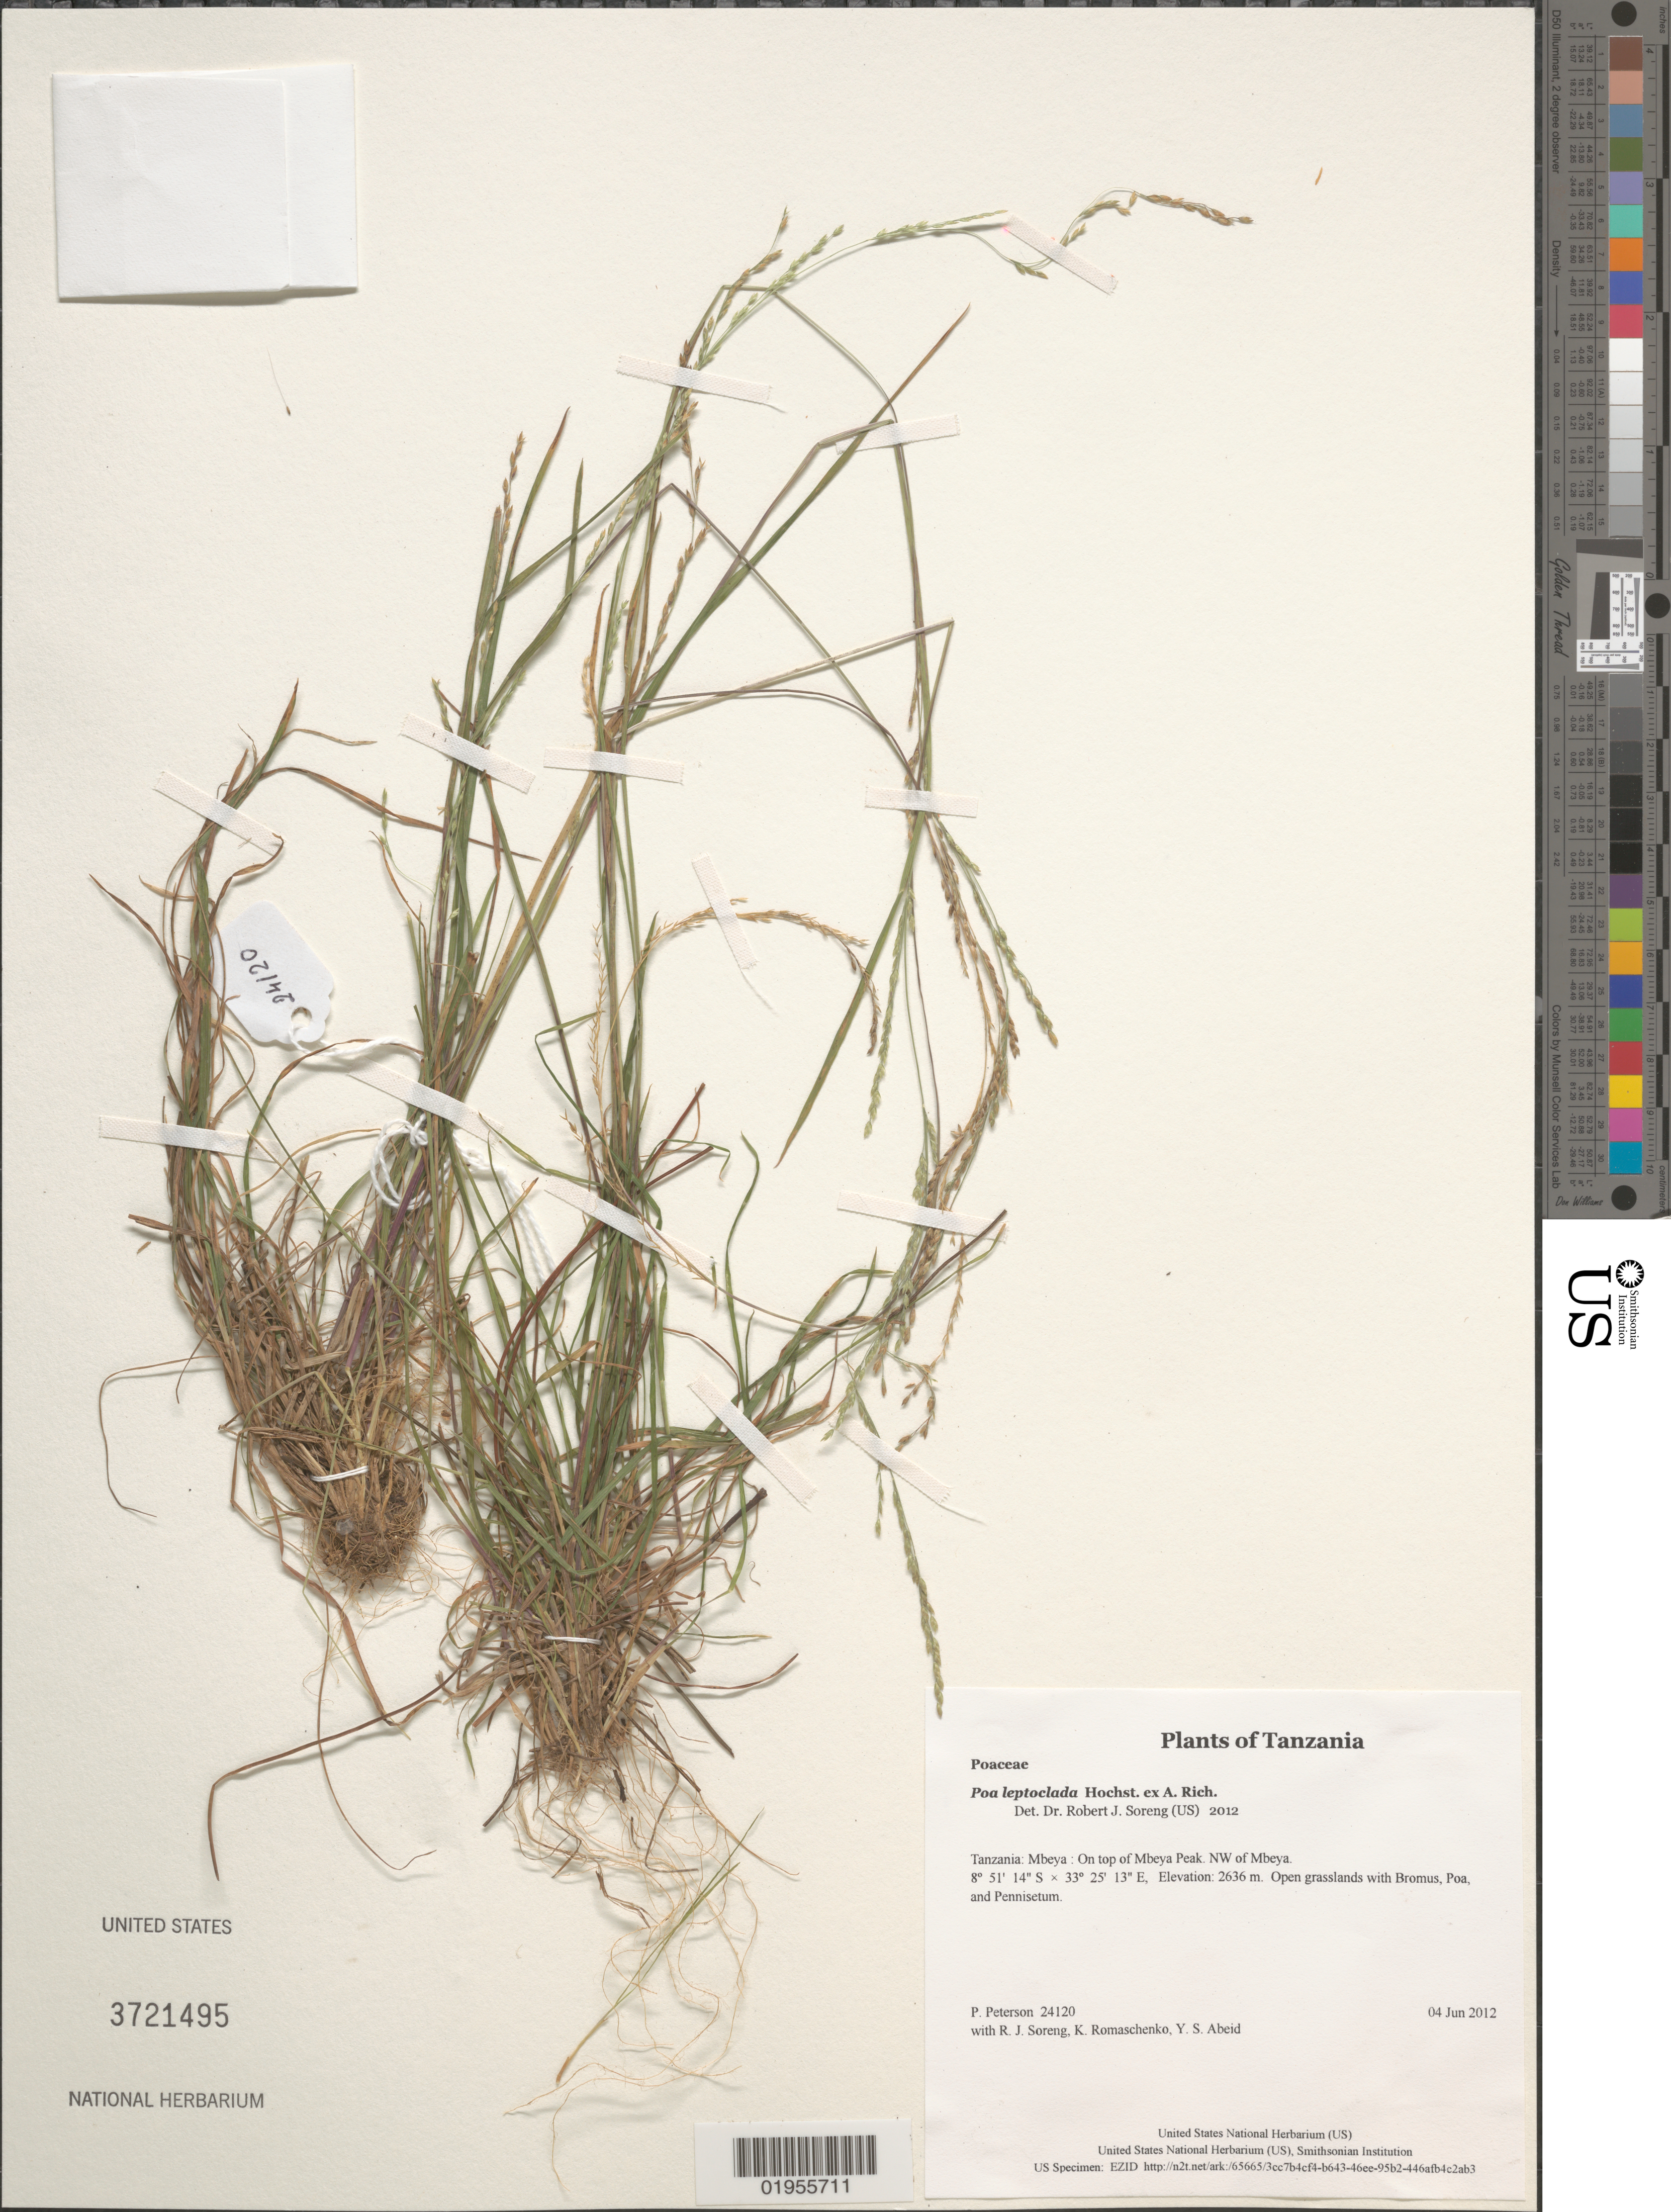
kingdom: Plantae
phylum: Tracheophyta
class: Liliopsida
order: Poales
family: Poaceae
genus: Poa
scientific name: Poa leptoclada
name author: Hochst. ex A. Rich.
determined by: Soreng, Robert J., Research Associate (BOT), Smithsonian Institution - National Museum of Natural History (UNITED STATES)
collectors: P. M. Peterson, R. J. Soreng, K. Romaschenko & Y. Abeid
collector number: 24120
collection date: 2012-06-04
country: Tanzania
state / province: Mbeya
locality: On top of Mbeya Peak. NW of Mbeya.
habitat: Open grasslands with Bromus, Poa, and Pennisetum.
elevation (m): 2636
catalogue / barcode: US 3721495